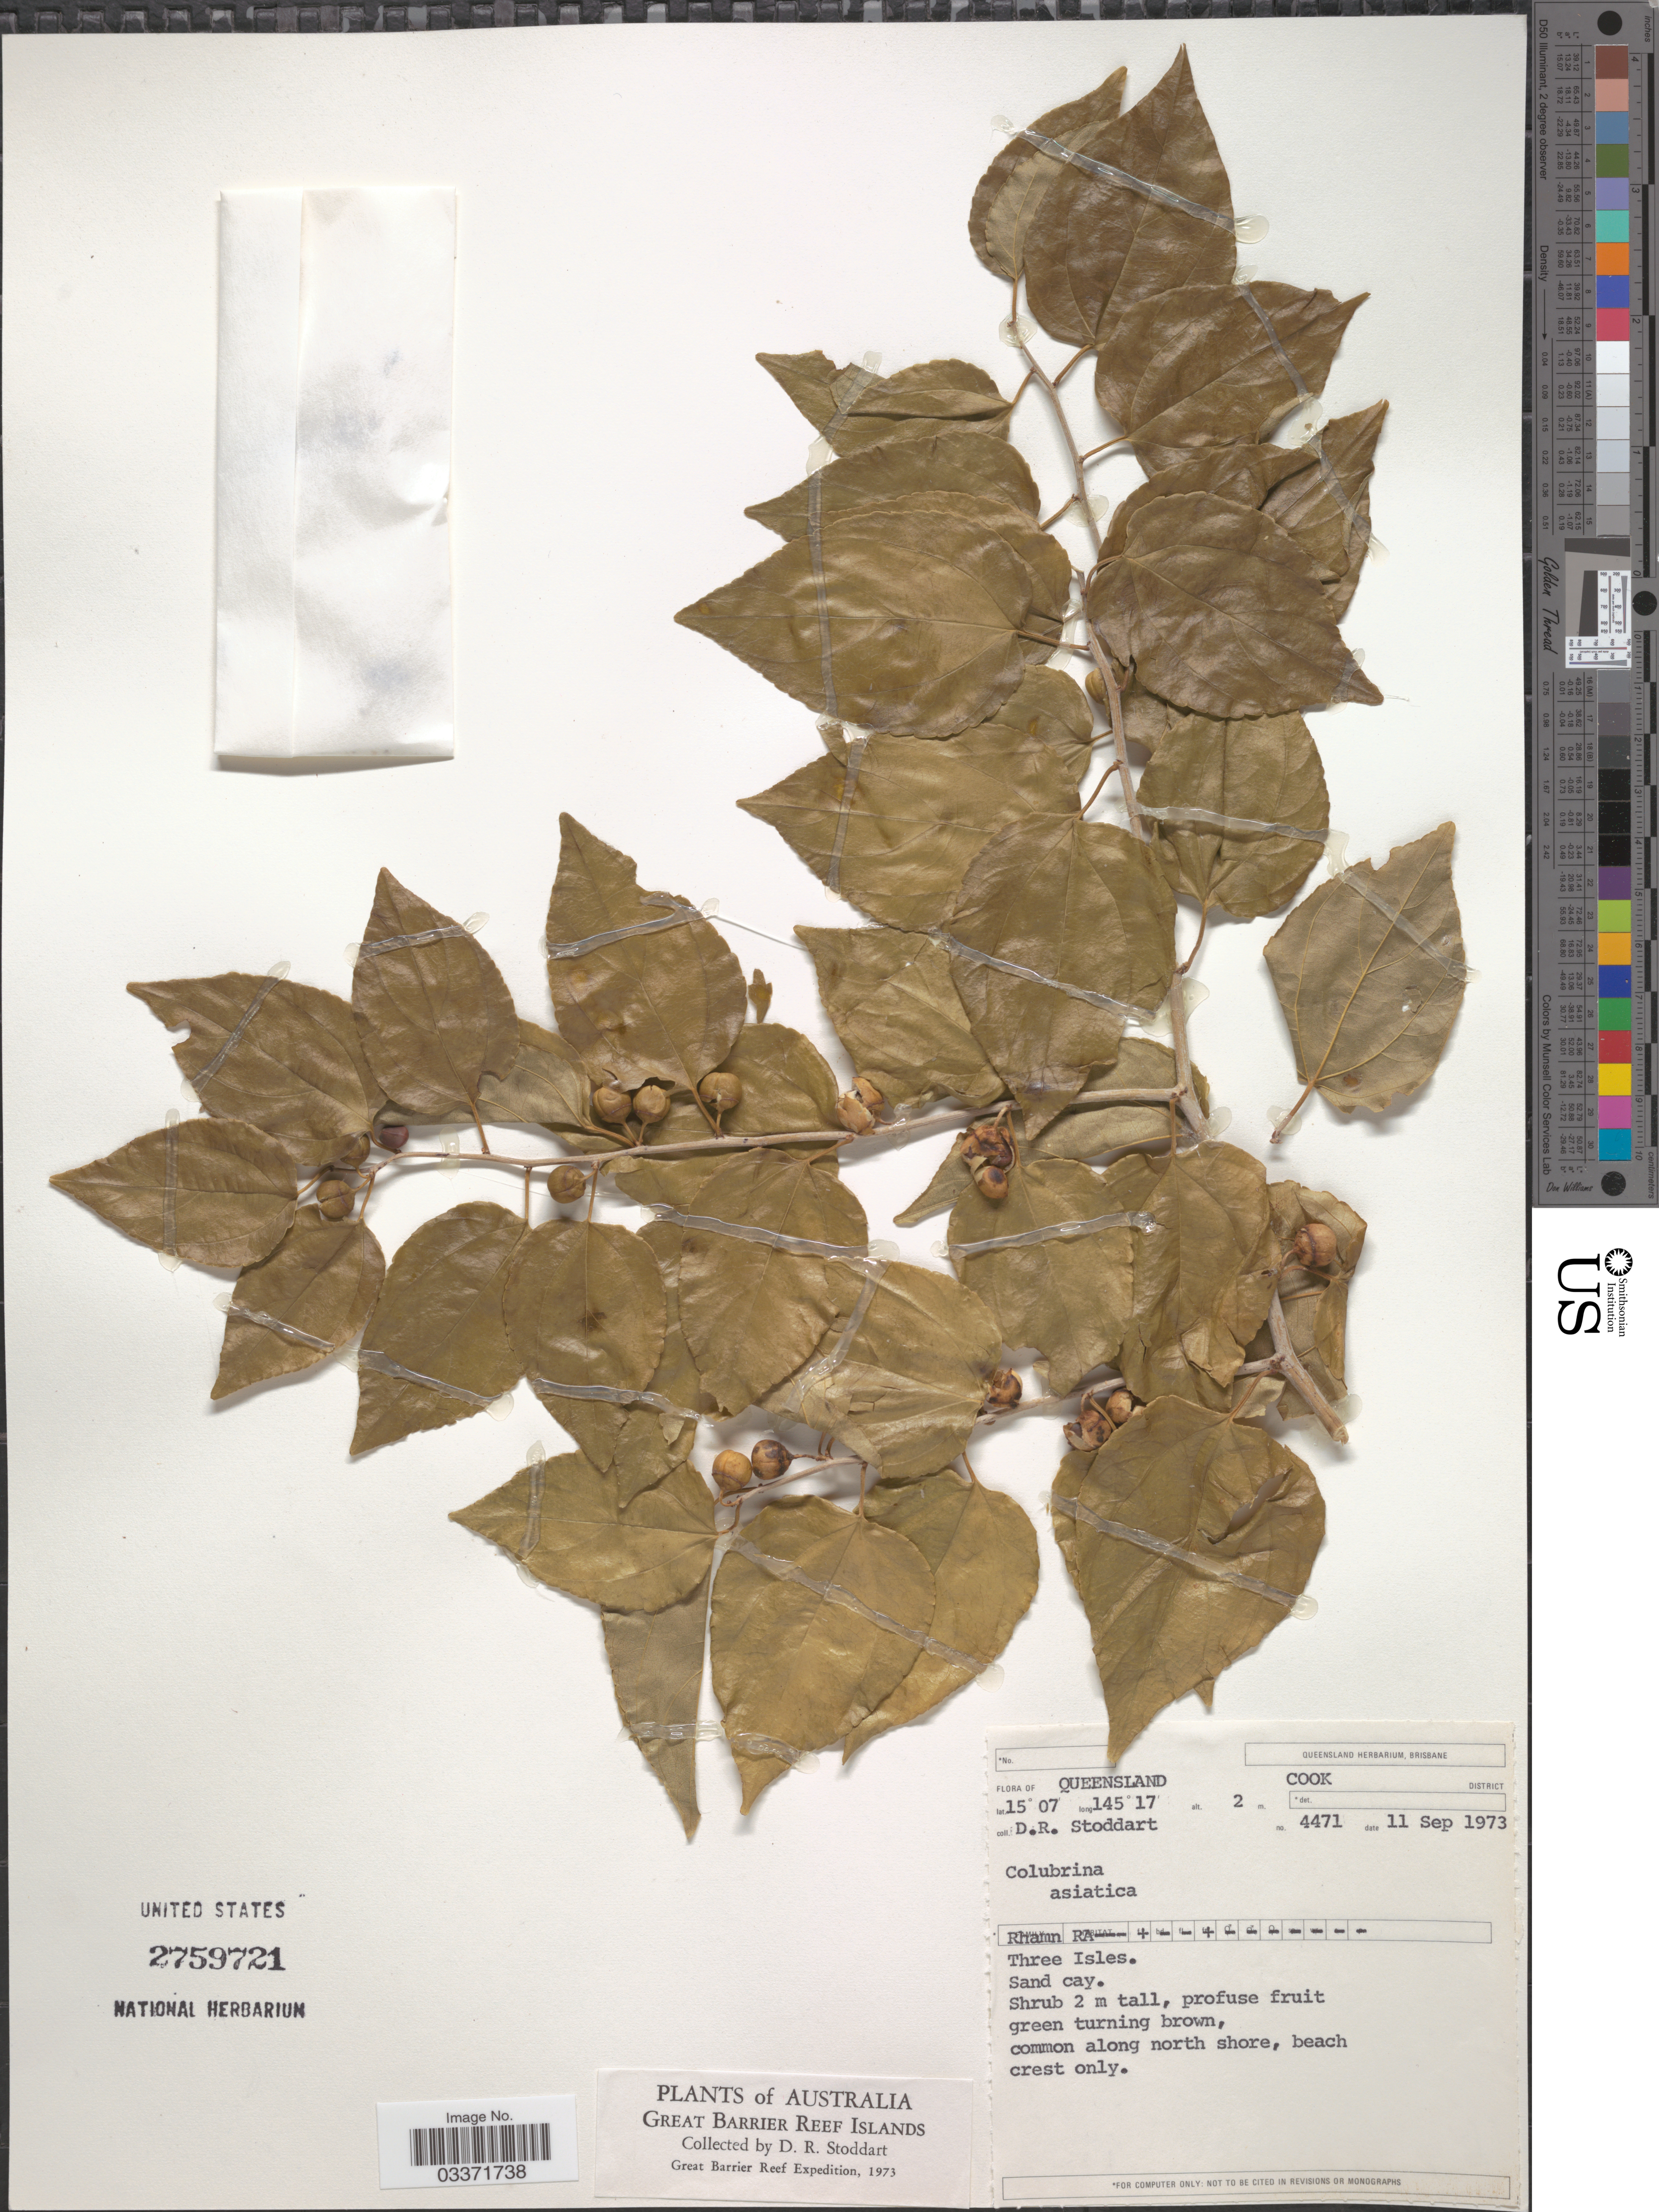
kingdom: Plantae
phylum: Tracheophyta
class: Magnoliopsida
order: Rosales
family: Rhamnaceae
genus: Colubrina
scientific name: Colubrina asiatica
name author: (L.) Brongn.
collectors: D. R. Stoddart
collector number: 4471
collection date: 1973-09-11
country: Australia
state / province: Queensland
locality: Great Barrier Reef Islands, Cook District, Three Isles.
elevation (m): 2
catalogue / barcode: US 2759721